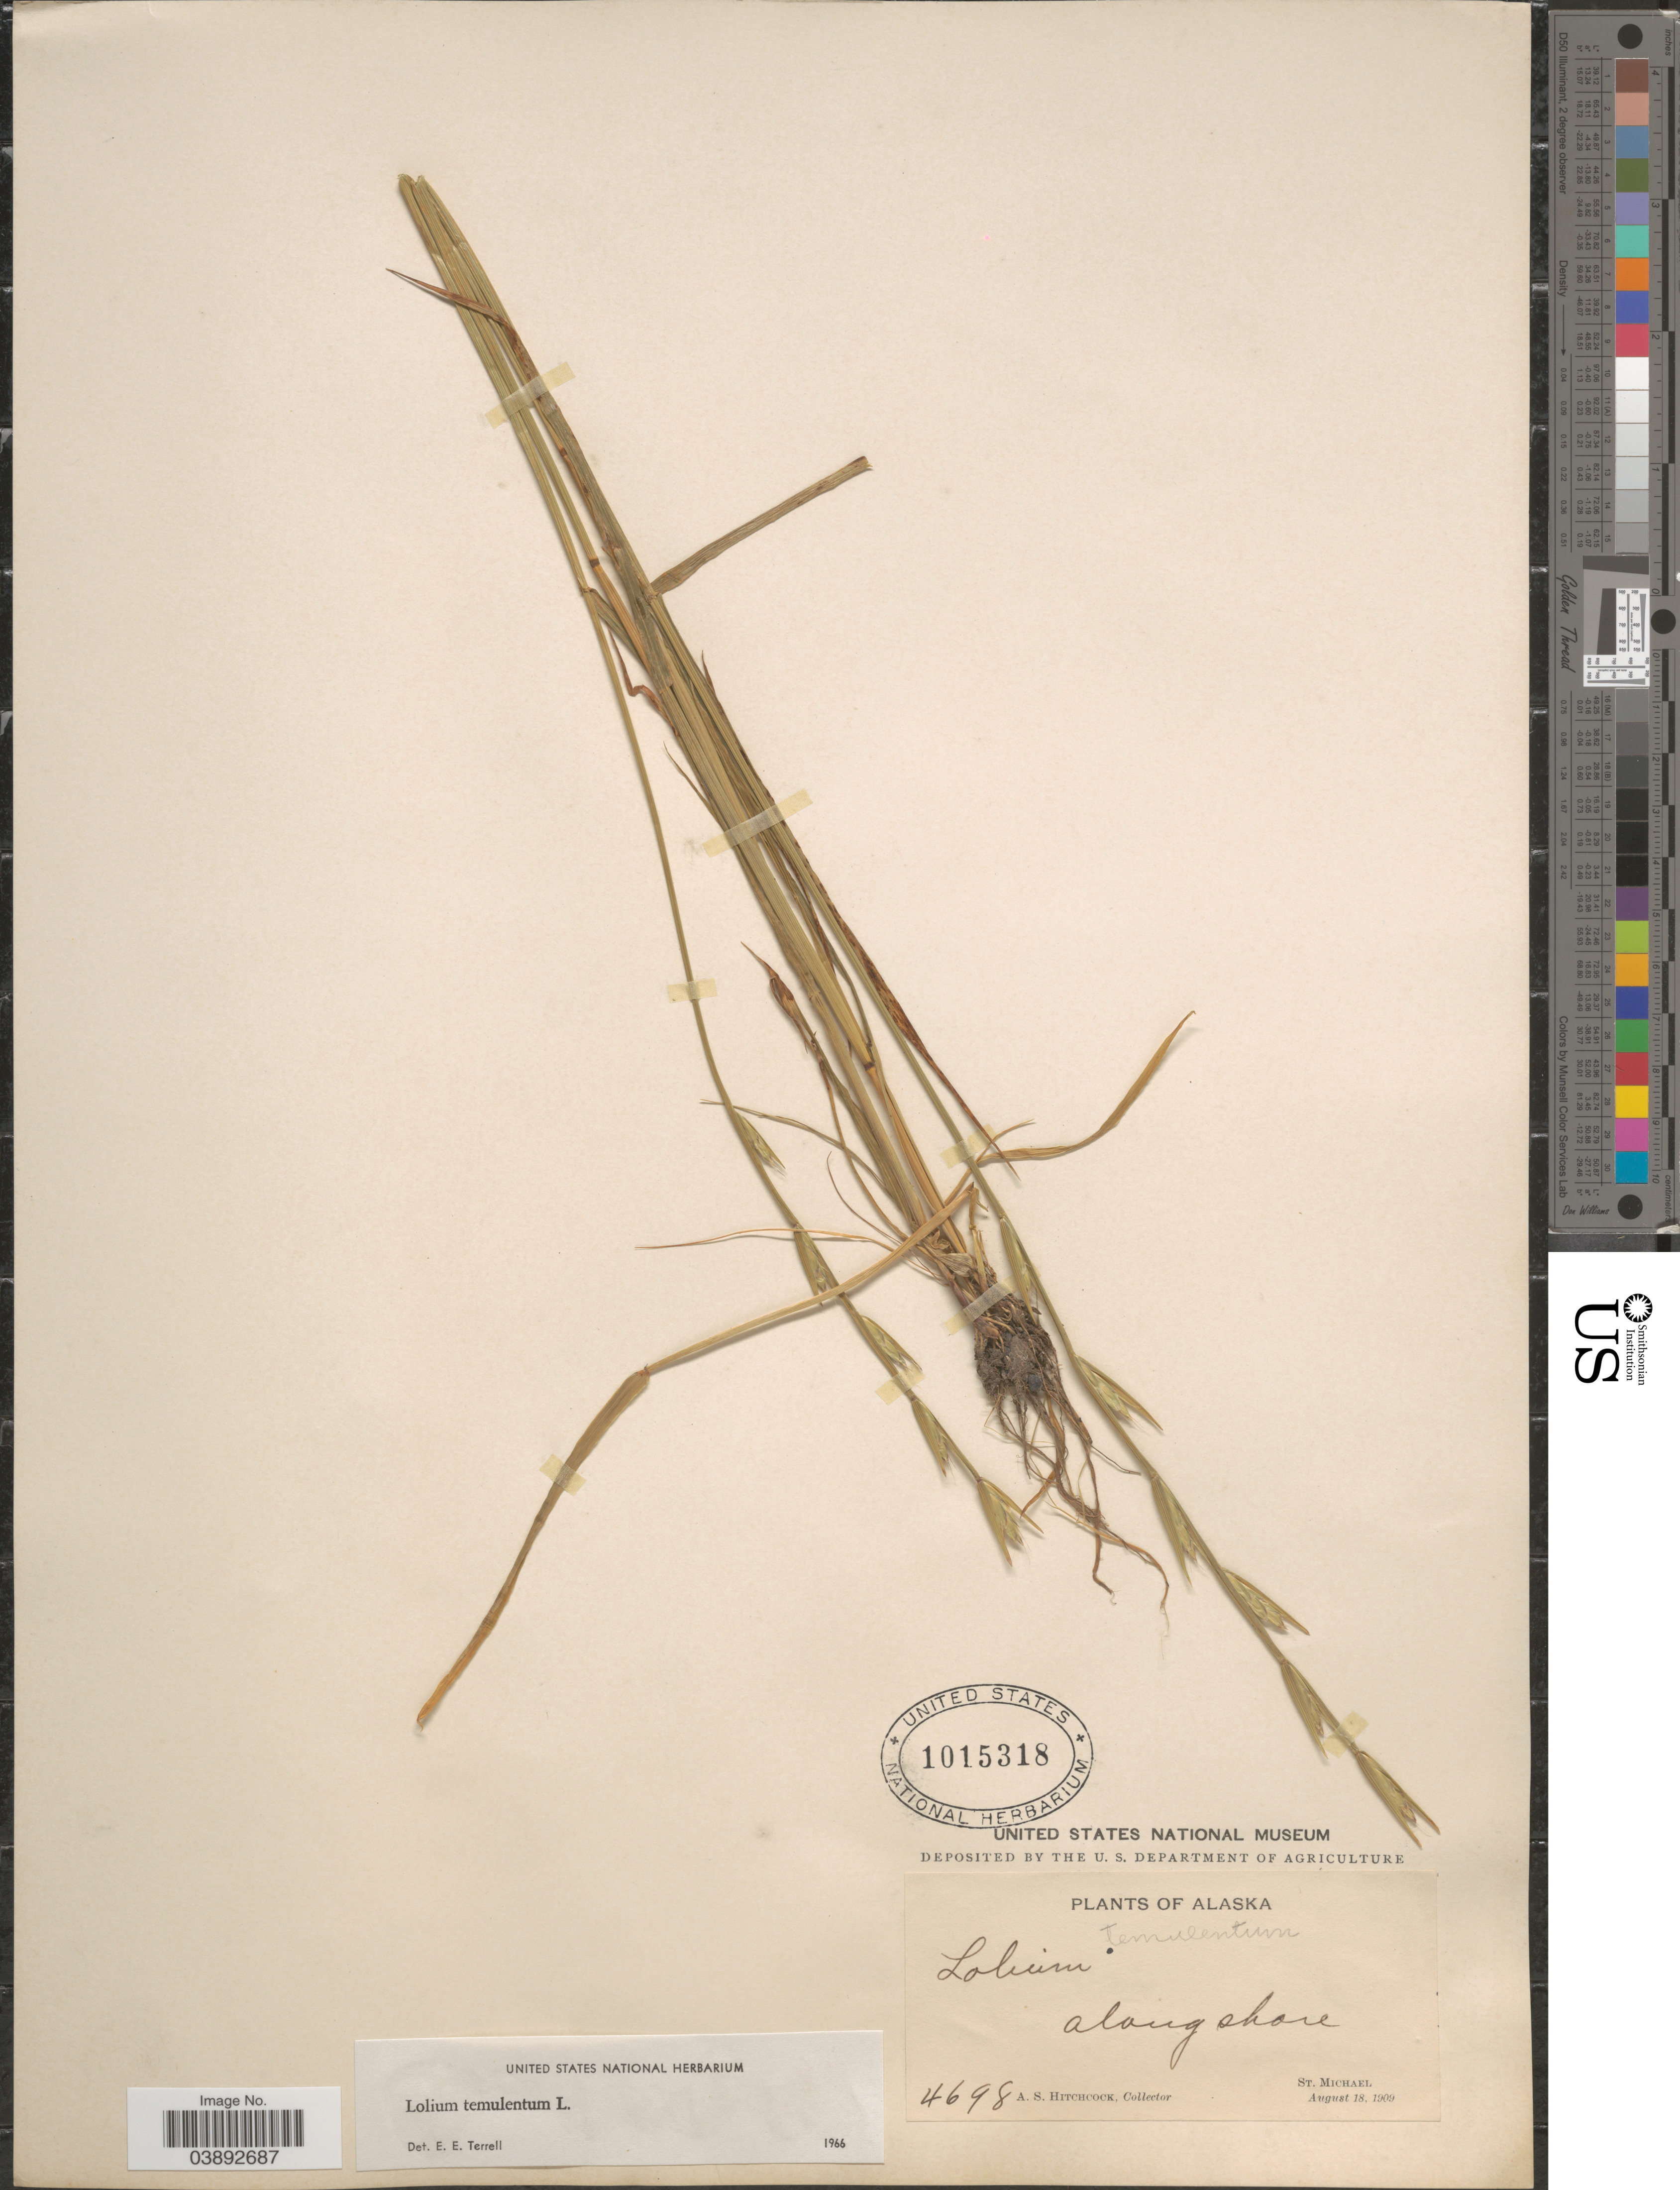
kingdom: Plantae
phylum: Tracheophyta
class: Liliopsida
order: Poales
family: Poaceae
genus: Lolium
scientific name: Lolium temulentum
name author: L.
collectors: A. S. Hitchcock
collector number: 4698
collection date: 1909-08-18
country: United States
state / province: Alaska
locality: St. Michael.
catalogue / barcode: US 1015318